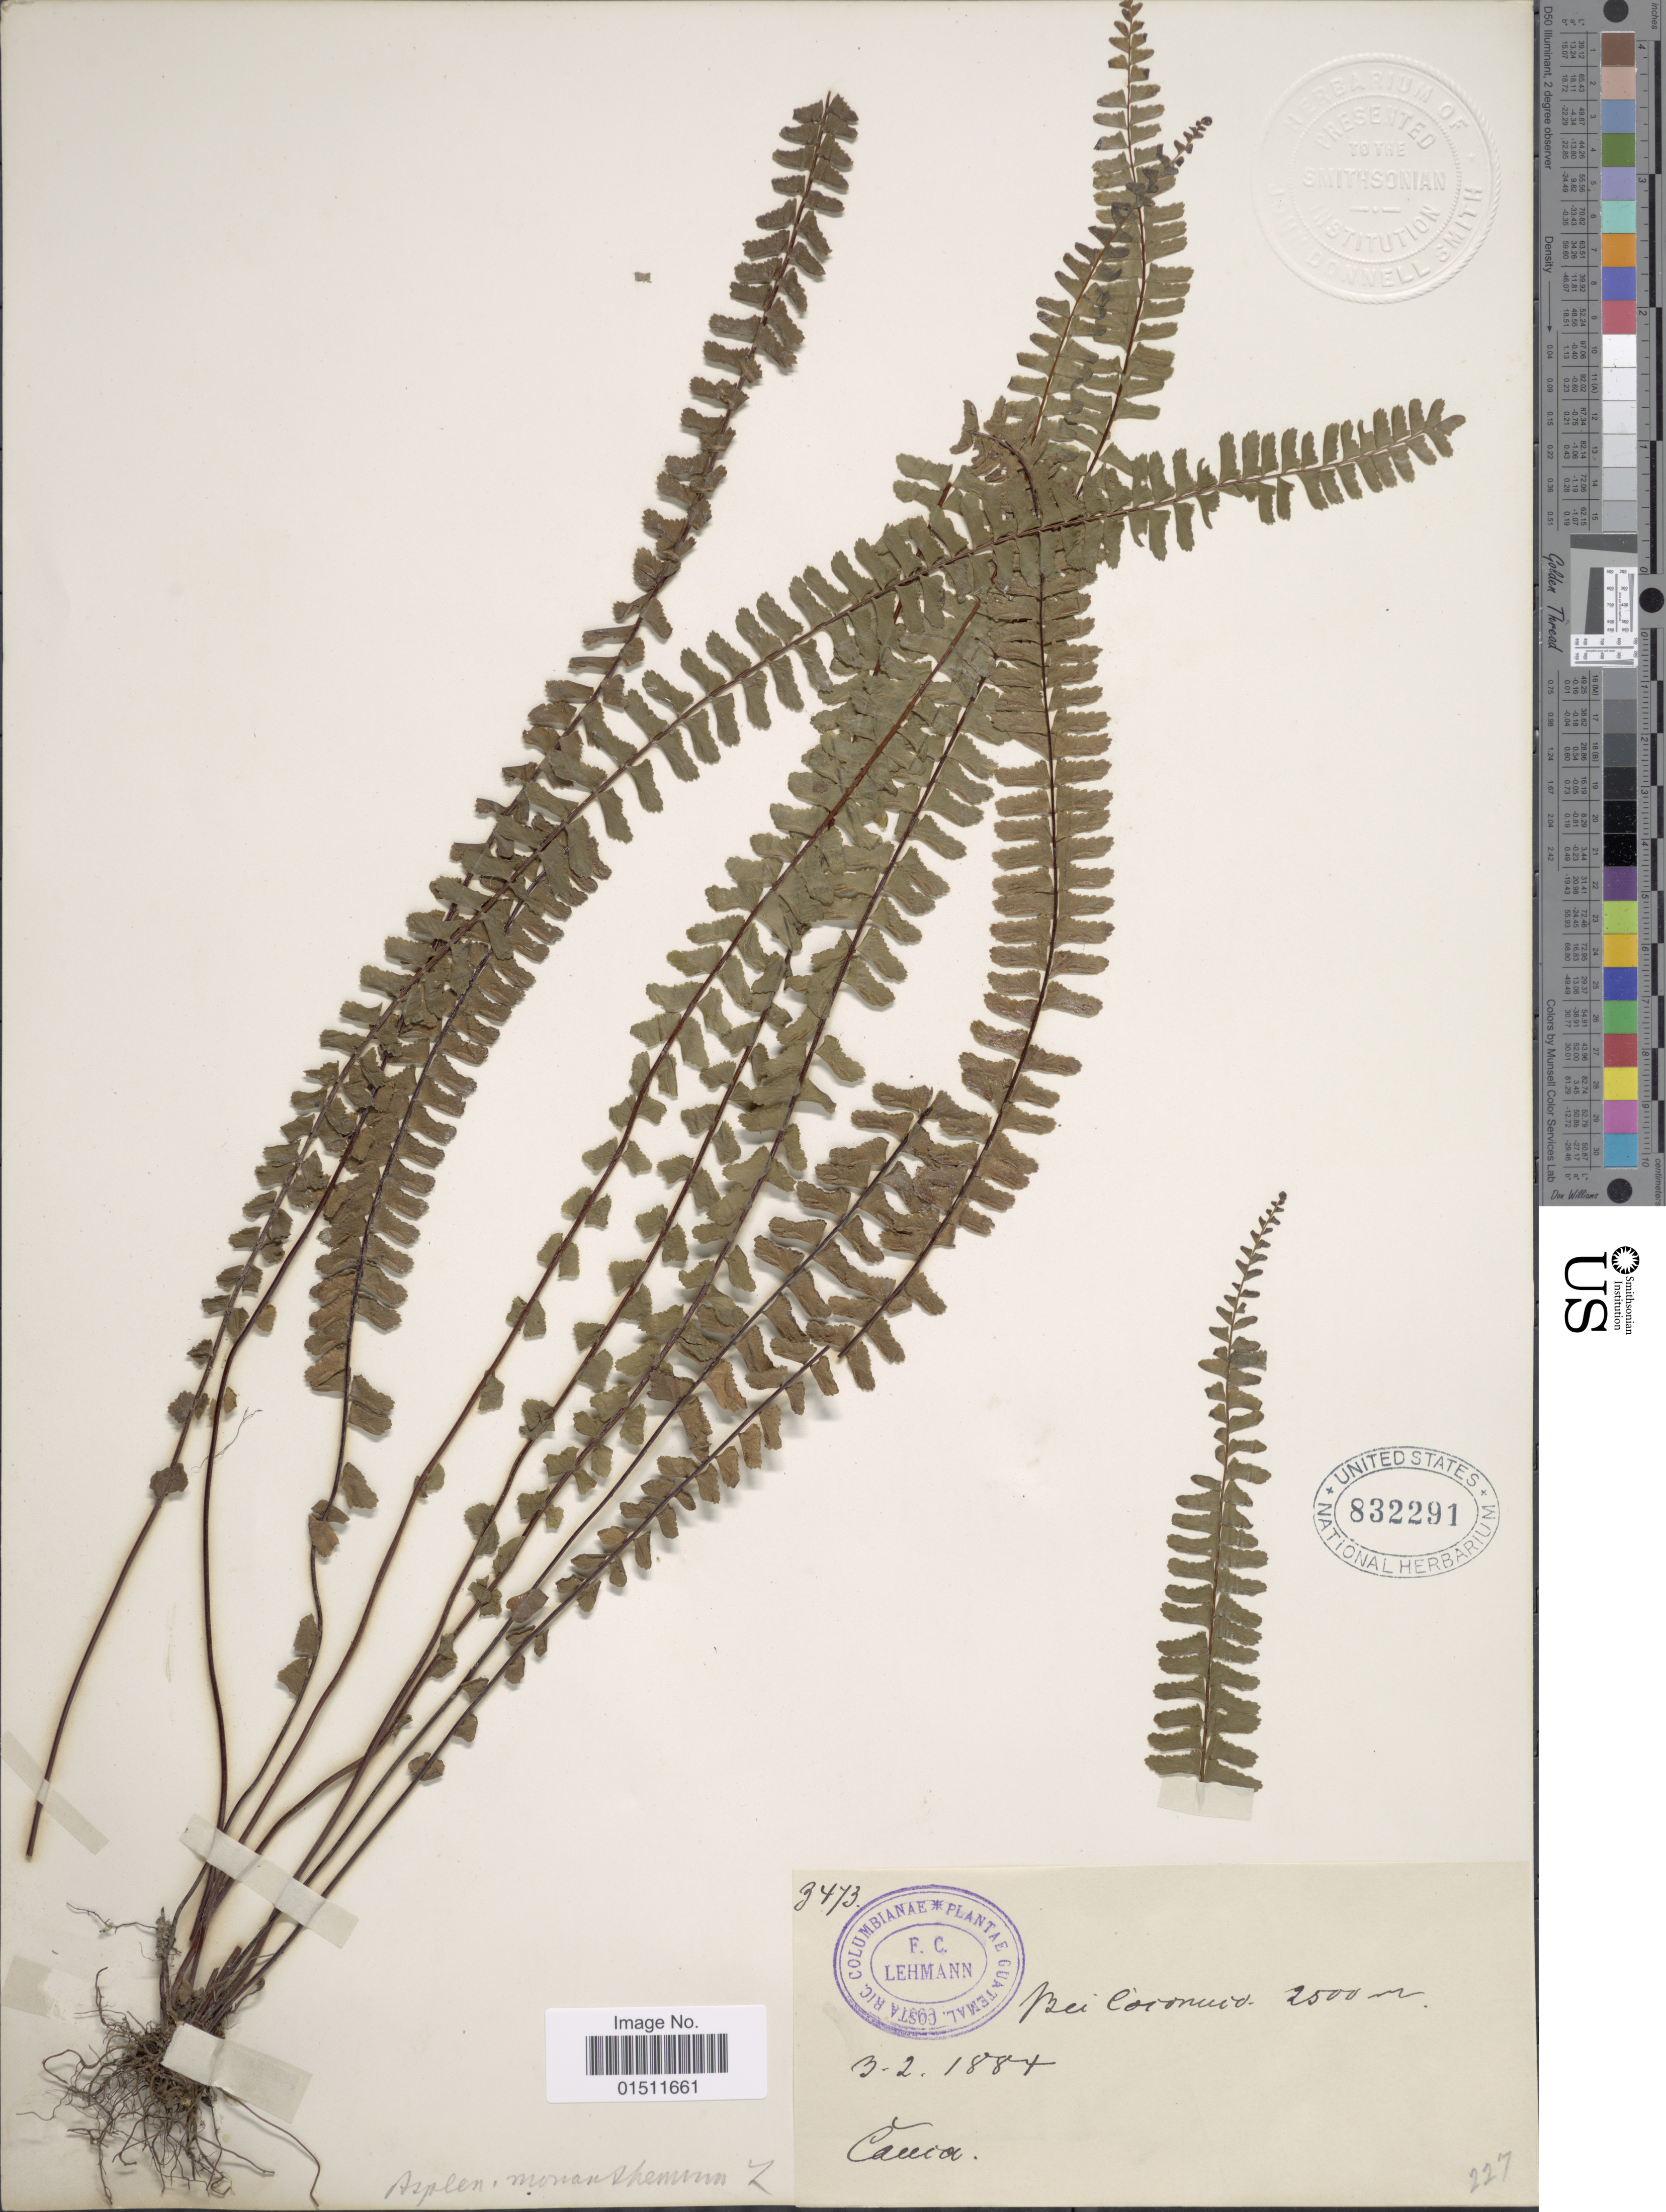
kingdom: Plantae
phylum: Tracheophyta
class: Polypodiopsida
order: Polypodiales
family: Aspleniaceae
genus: Asplenium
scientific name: Asplenium monanthes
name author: L.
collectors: F. C. Lehmann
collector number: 3473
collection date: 1884-02-03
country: Colombia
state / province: Cauca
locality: Bei Coconuco, Cauca.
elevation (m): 2500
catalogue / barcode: US 832291